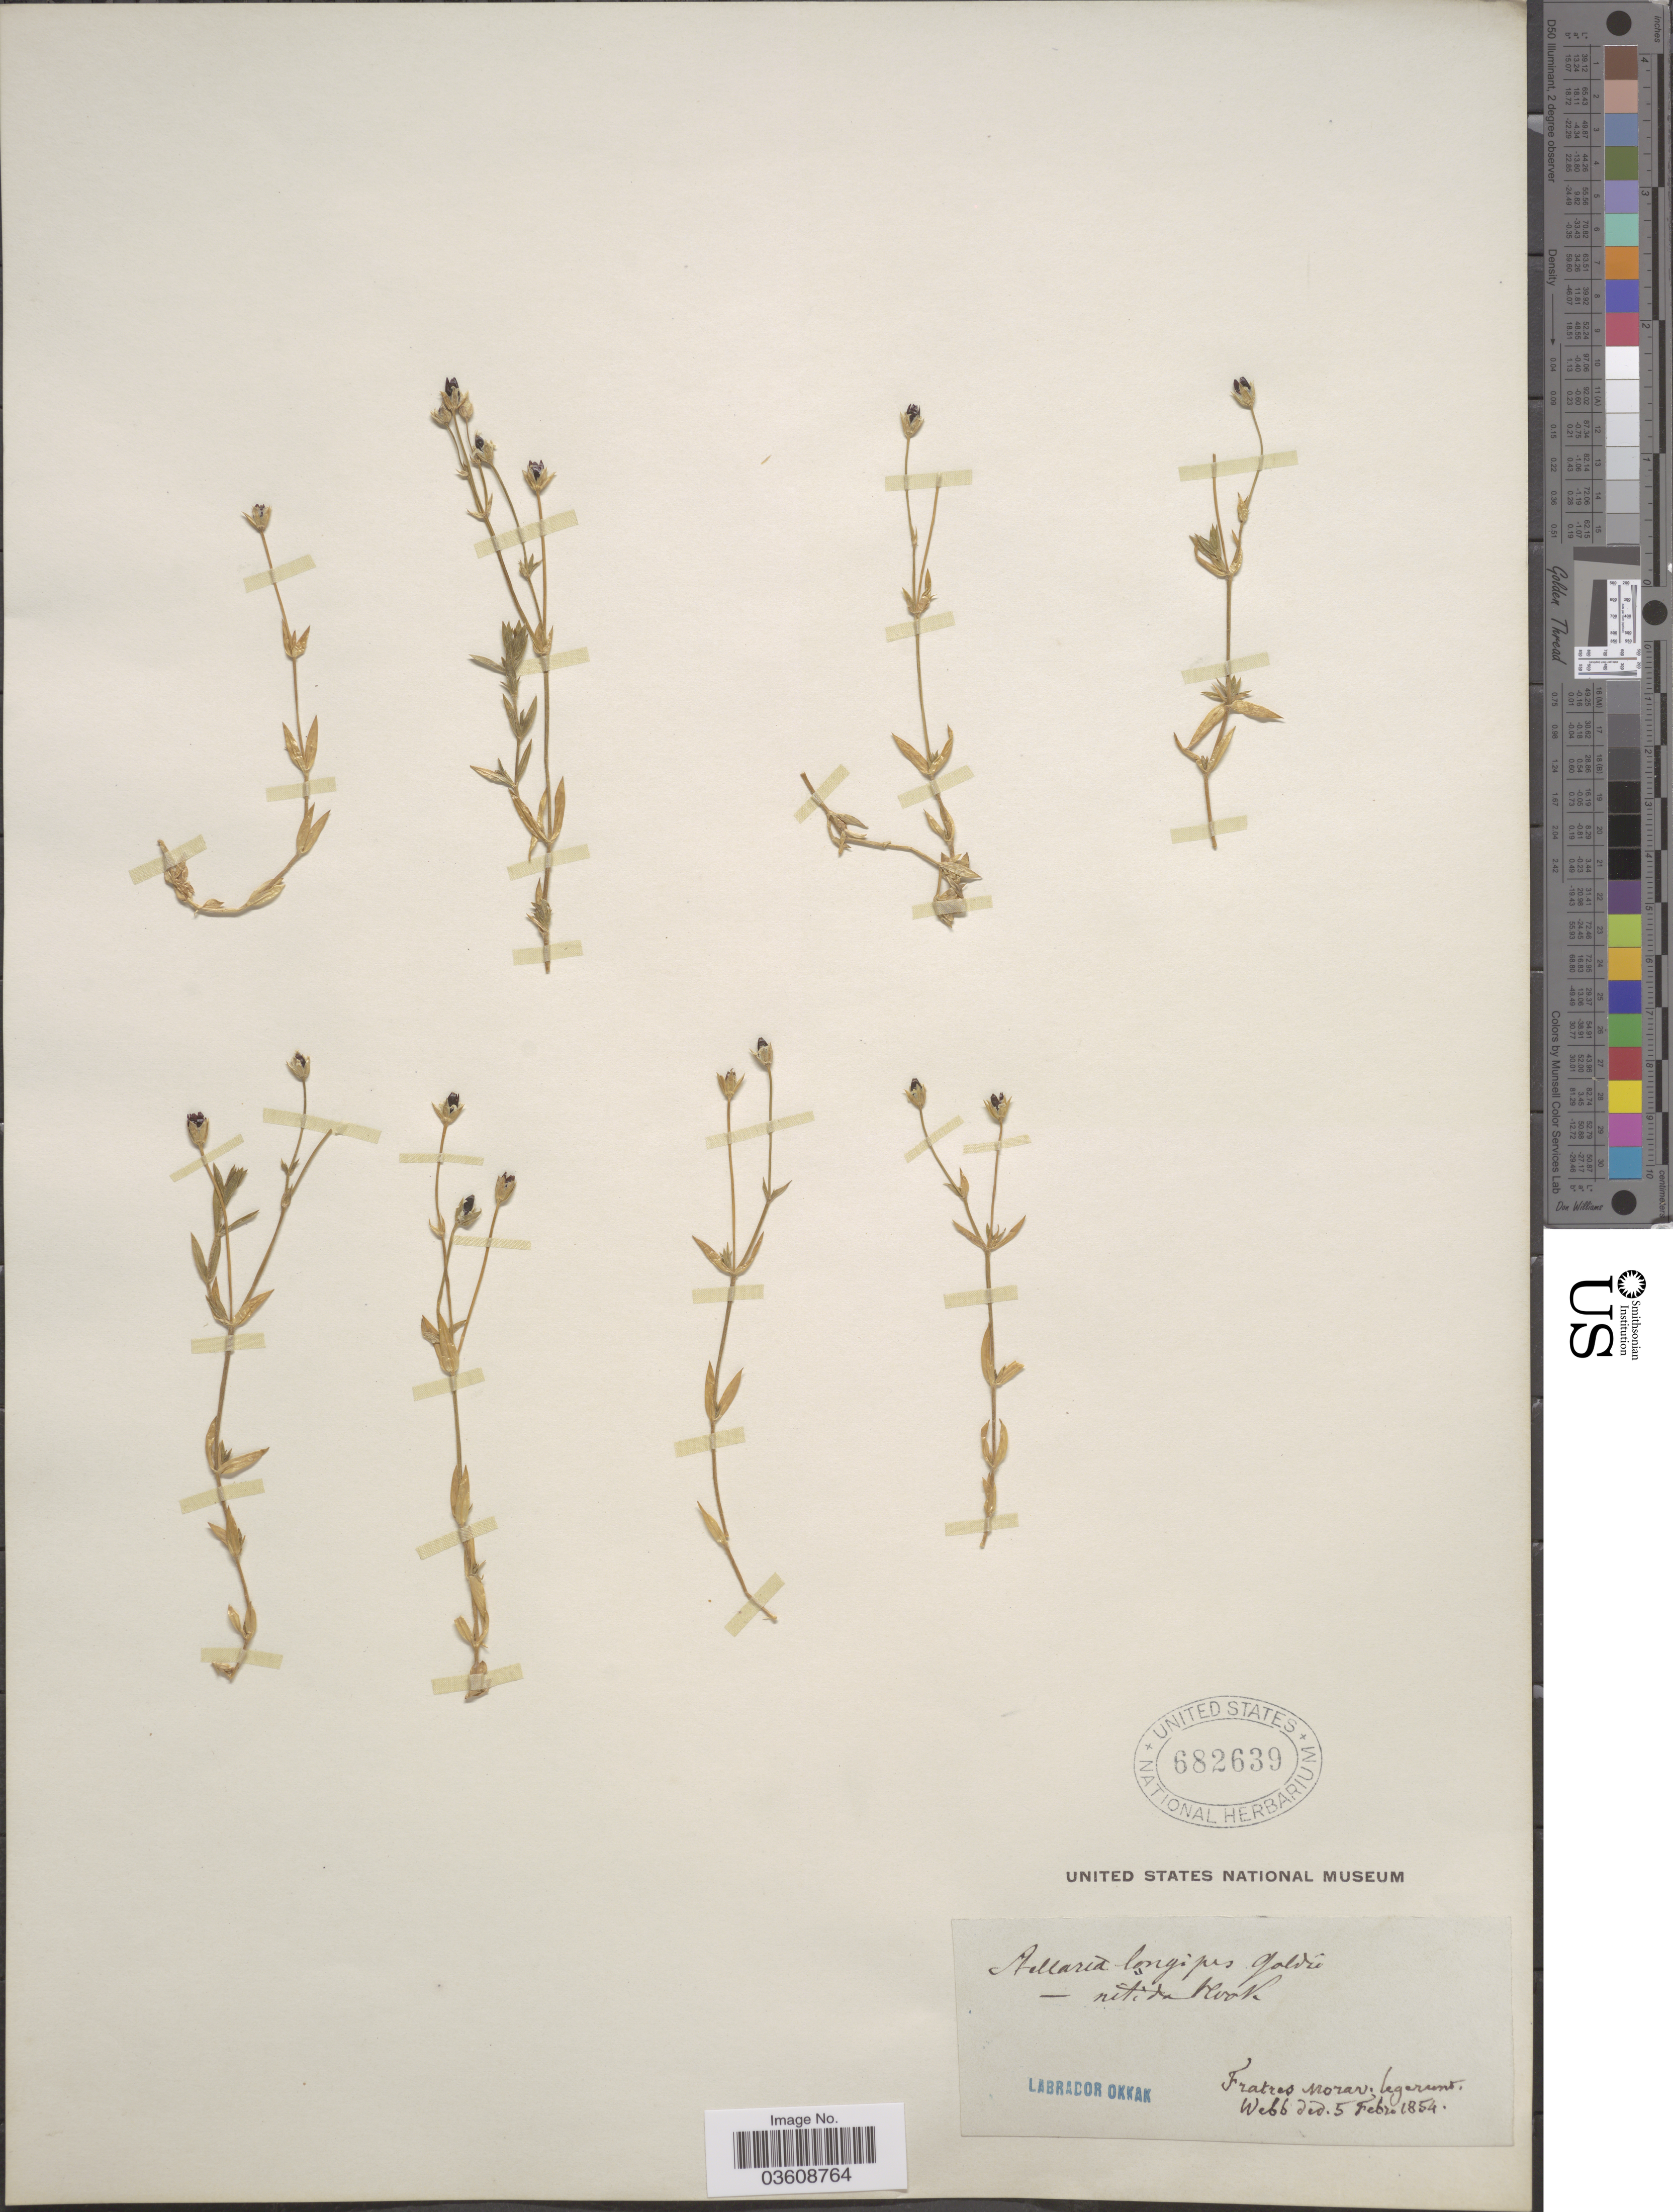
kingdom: Plantae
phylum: Tracheophyta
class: Magnoliopsida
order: Caryophyllales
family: Caryophyllaceae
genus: Stellaria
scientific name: Stellaria longipes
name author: Goldie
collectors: -. Webb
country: Canada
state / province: Newfoundland and Labrador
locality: Labrador Okkak.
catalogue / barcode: US 682639